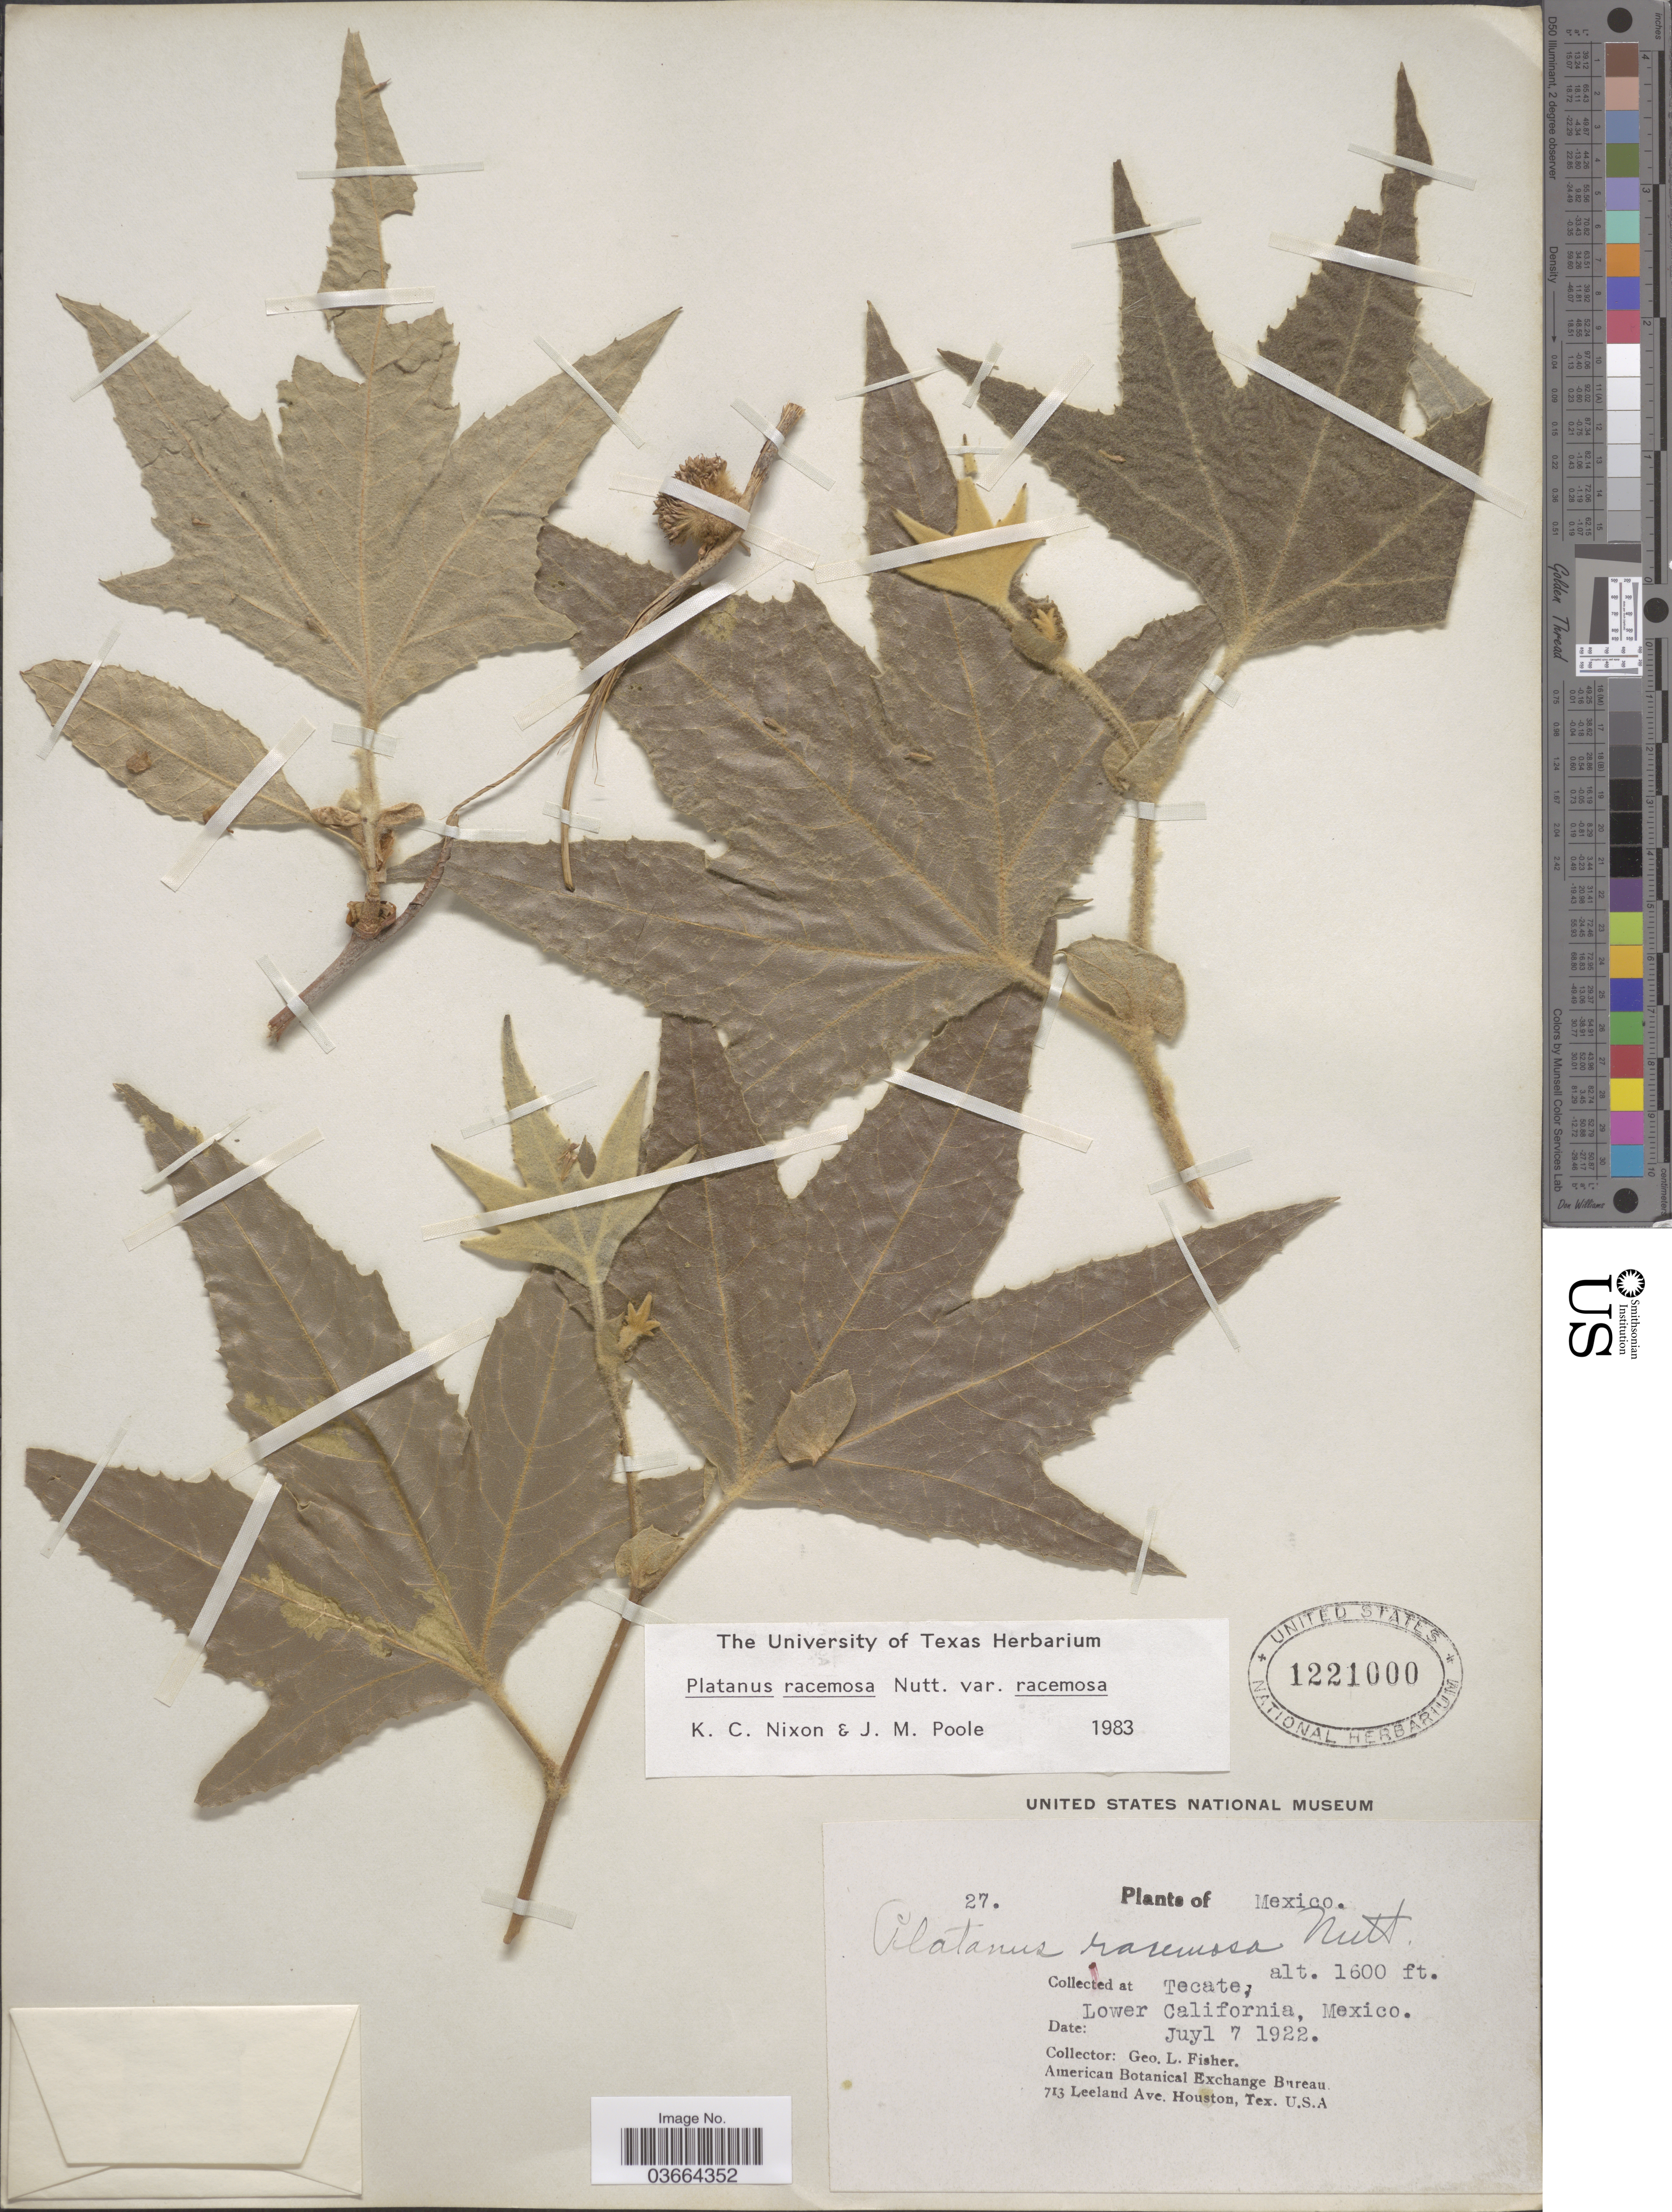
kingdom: Plantae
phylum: Tracheophyta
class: Magnoliopsida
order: Proteales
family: Platanaceae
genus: Platanus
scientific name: Platanus racemosa var. racemosa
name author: Nutt.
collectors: G. L. Fisher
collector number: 27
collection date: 1922-07-07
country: Mexico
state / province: Baja California Norte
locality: Tecate, Lower California.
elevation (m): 488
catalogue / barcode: US 1221000